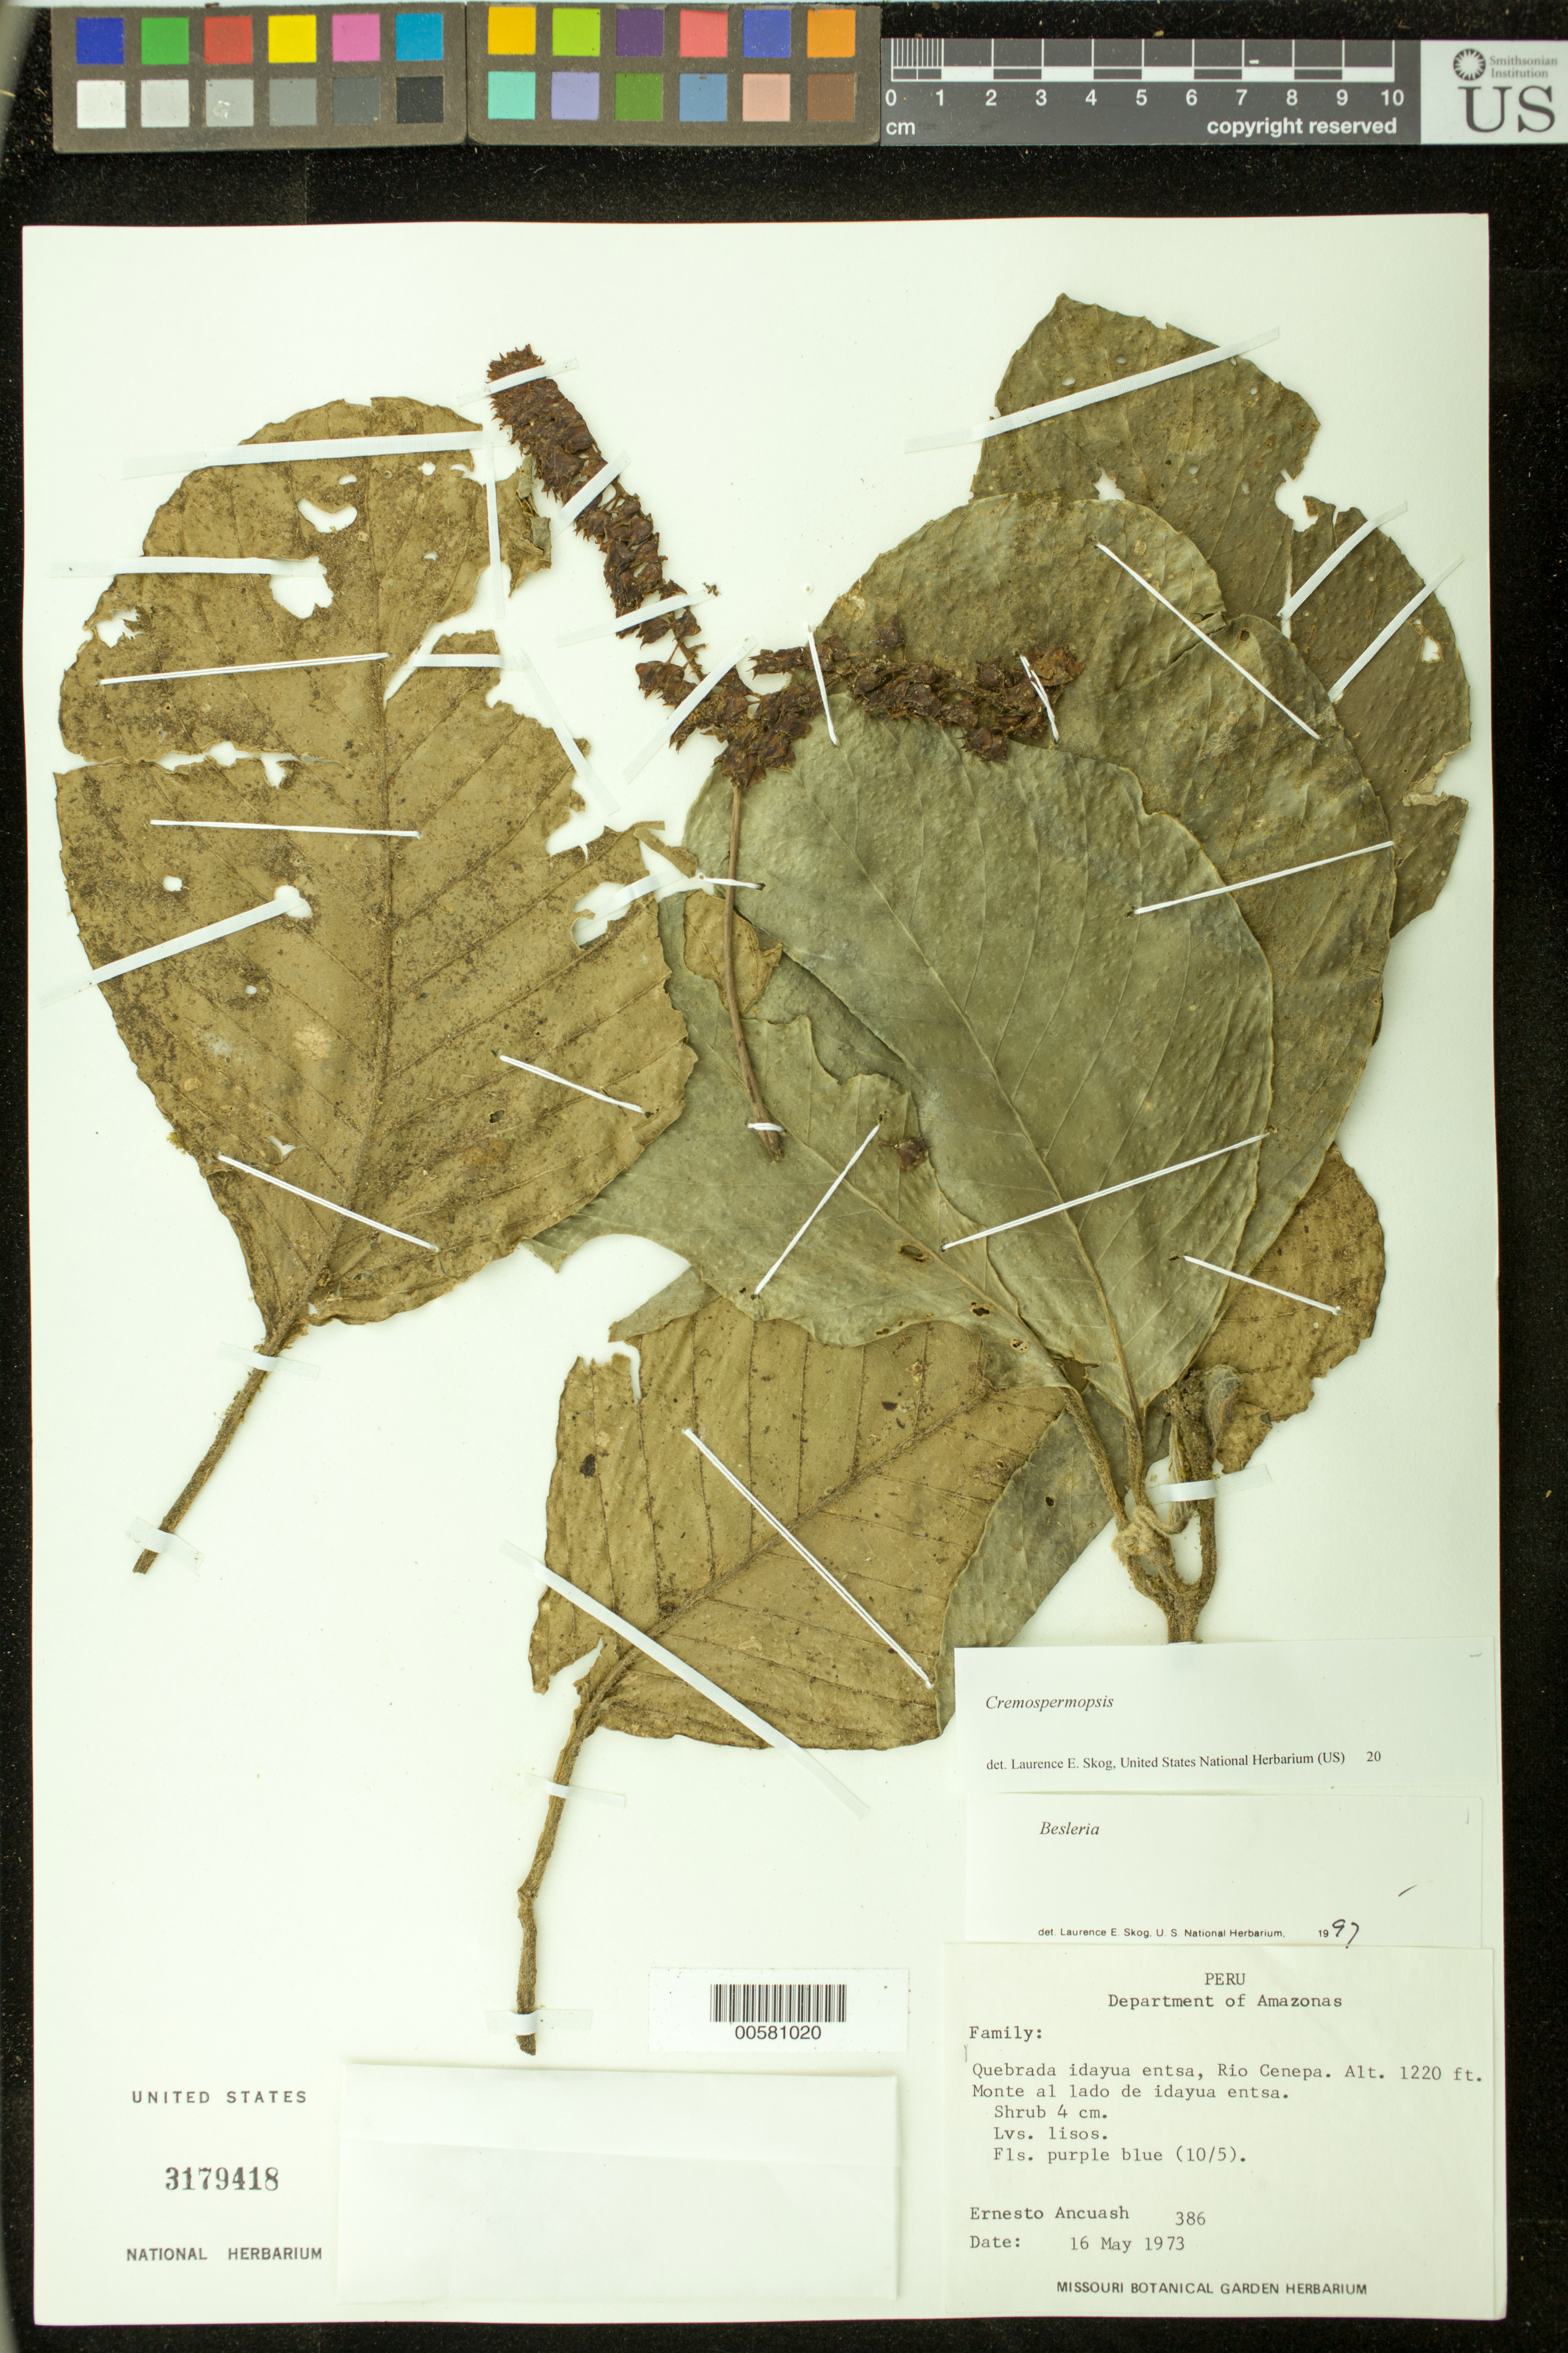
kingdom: Plantae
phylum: Tracheophyta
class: Magnoliopsida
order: Lamiales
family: Gesneriaceae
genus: Cremospermopsis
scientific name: Cremospermopsis sp.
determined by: Skog, Laurence E.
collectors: E. Ancuash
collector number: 386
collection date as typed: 16 May 1973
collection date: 1973-05-16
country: Peru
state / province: Amazonas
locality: Quebrada idayua entsa, Rio Cenepa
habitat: Monte al lado de idayua entsa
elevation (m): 372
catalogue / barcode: US 3179418